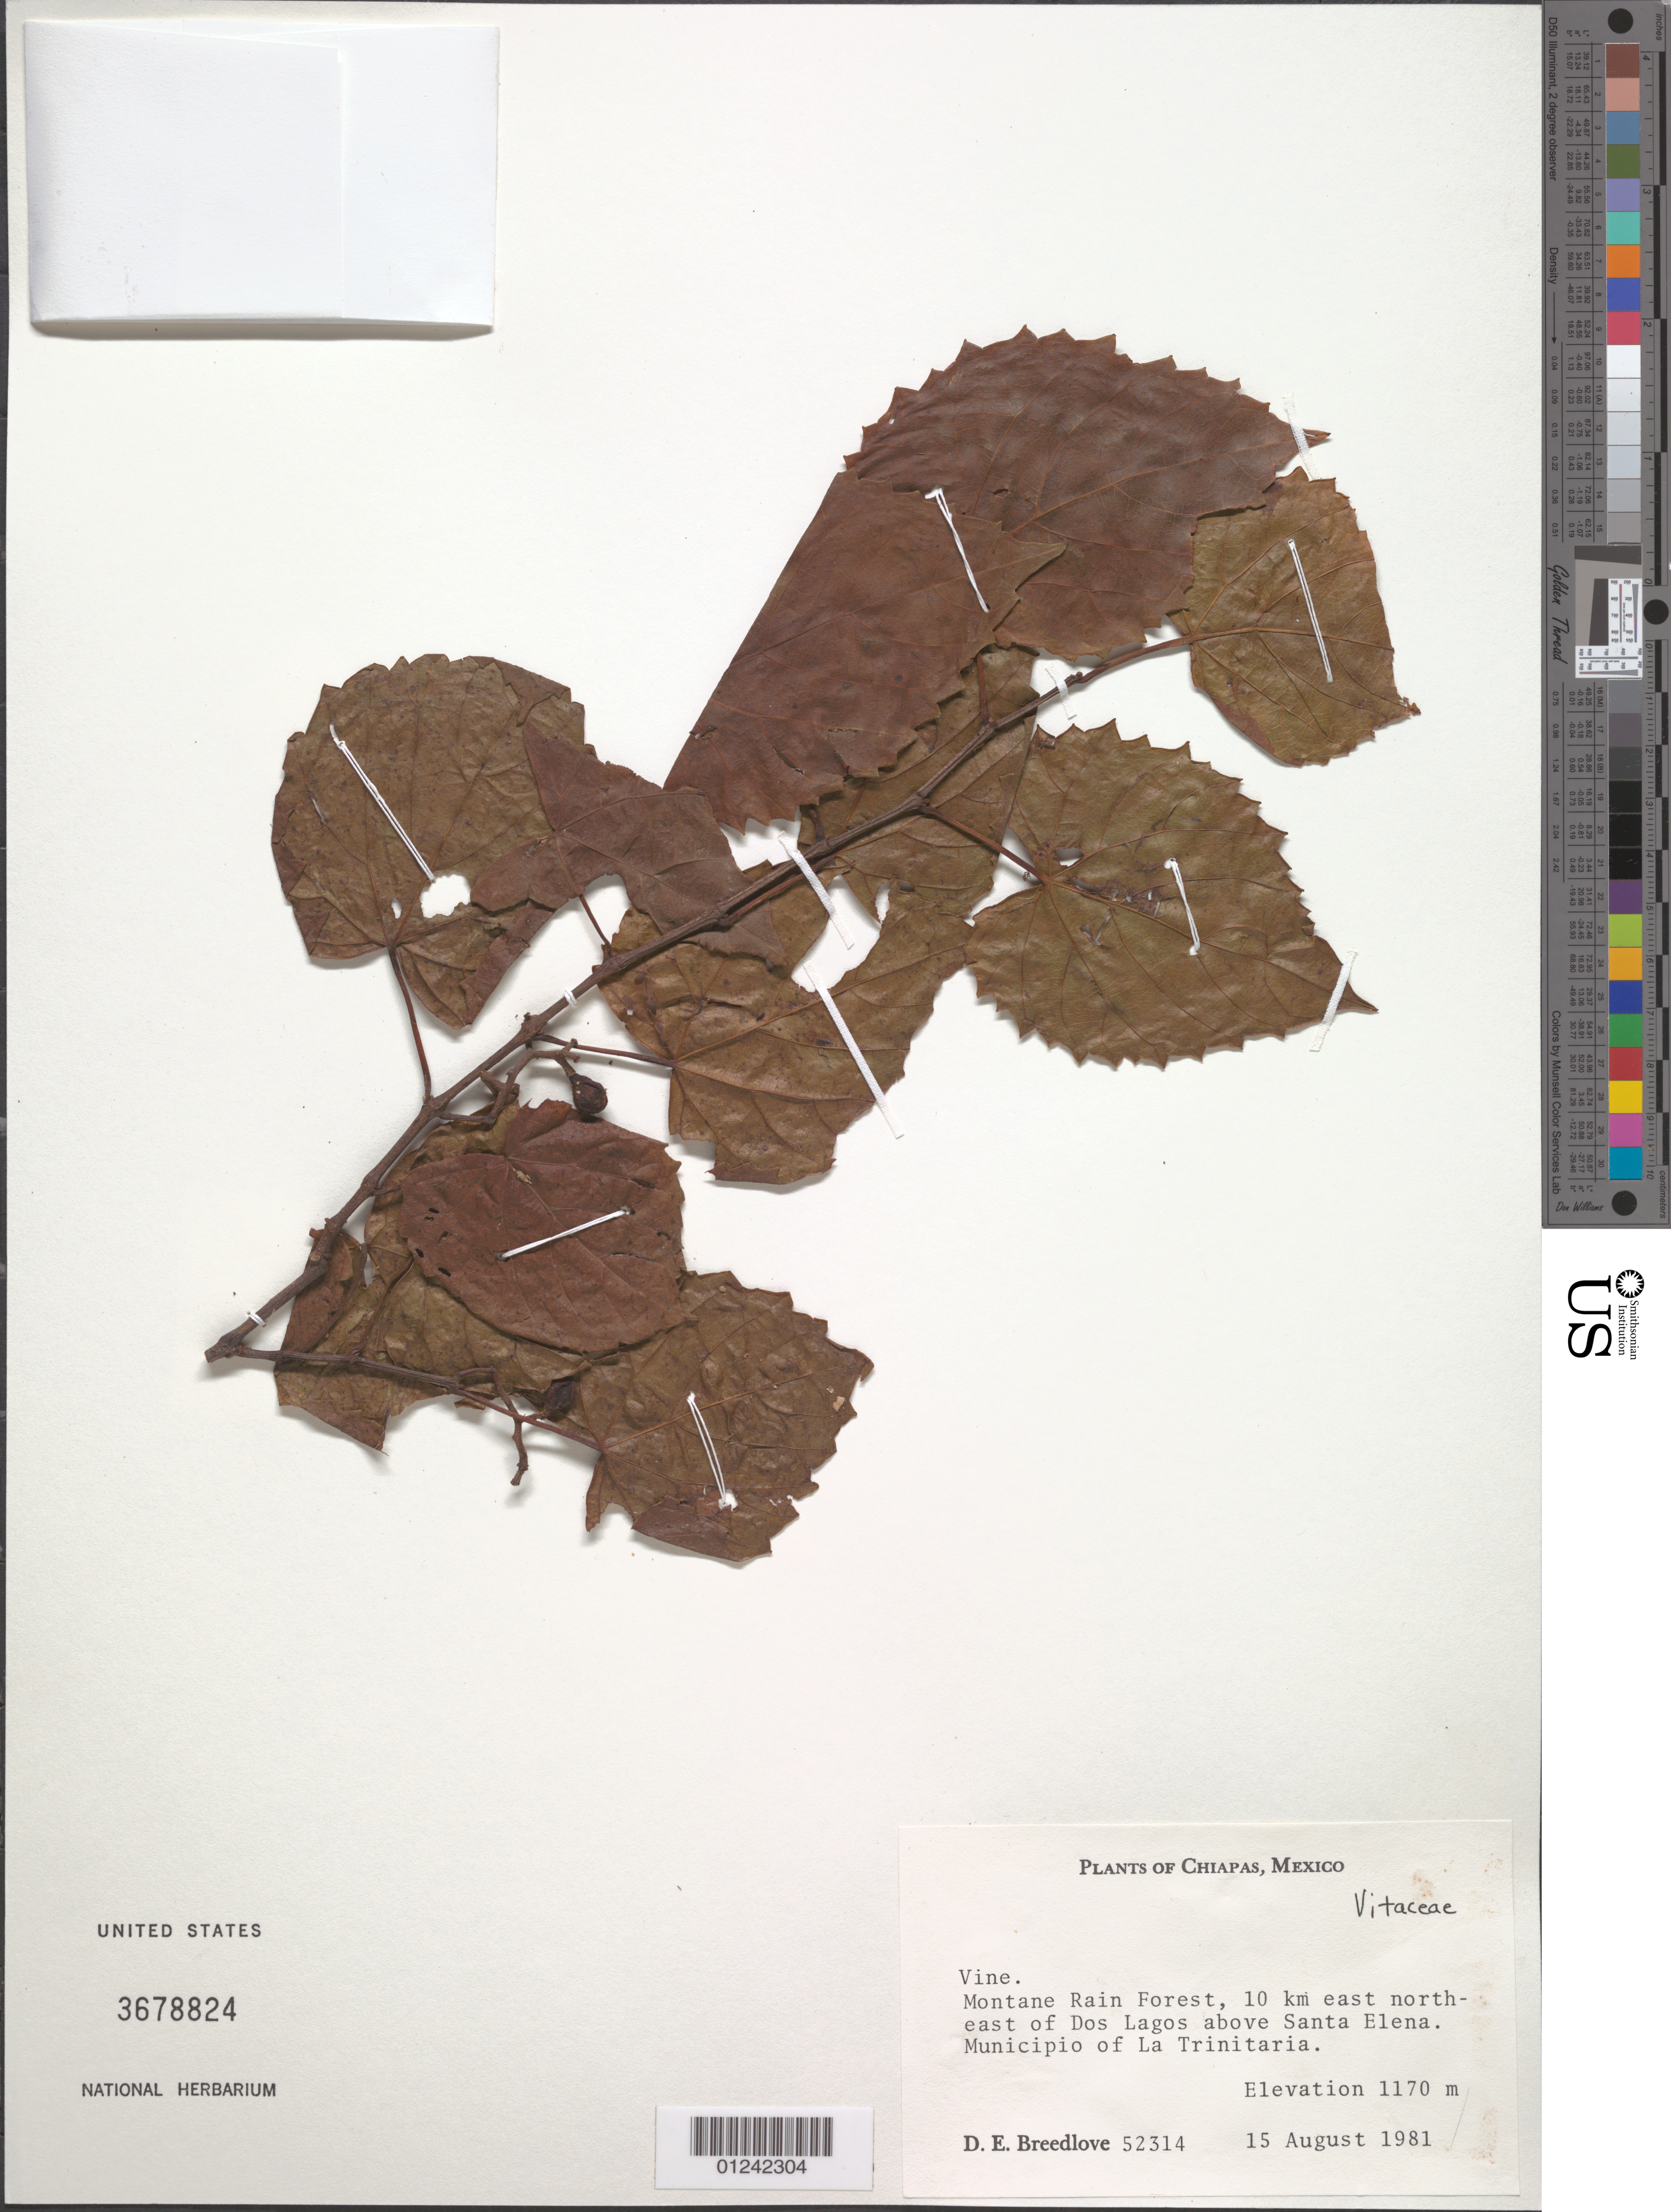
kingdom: Plantae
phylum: Tracheophyta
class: Magnoliopsida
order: Vitales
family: Vitaceae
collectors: D. E. Breedlove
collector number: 52314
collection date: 1981-08-15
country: Mexico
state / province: Chiapas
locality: Montane rainforest, 10 km east northeast of Dos Lagos about Santa Elena. Municipio of La Trinitaria.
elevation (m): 1170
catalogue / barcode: US 3678824